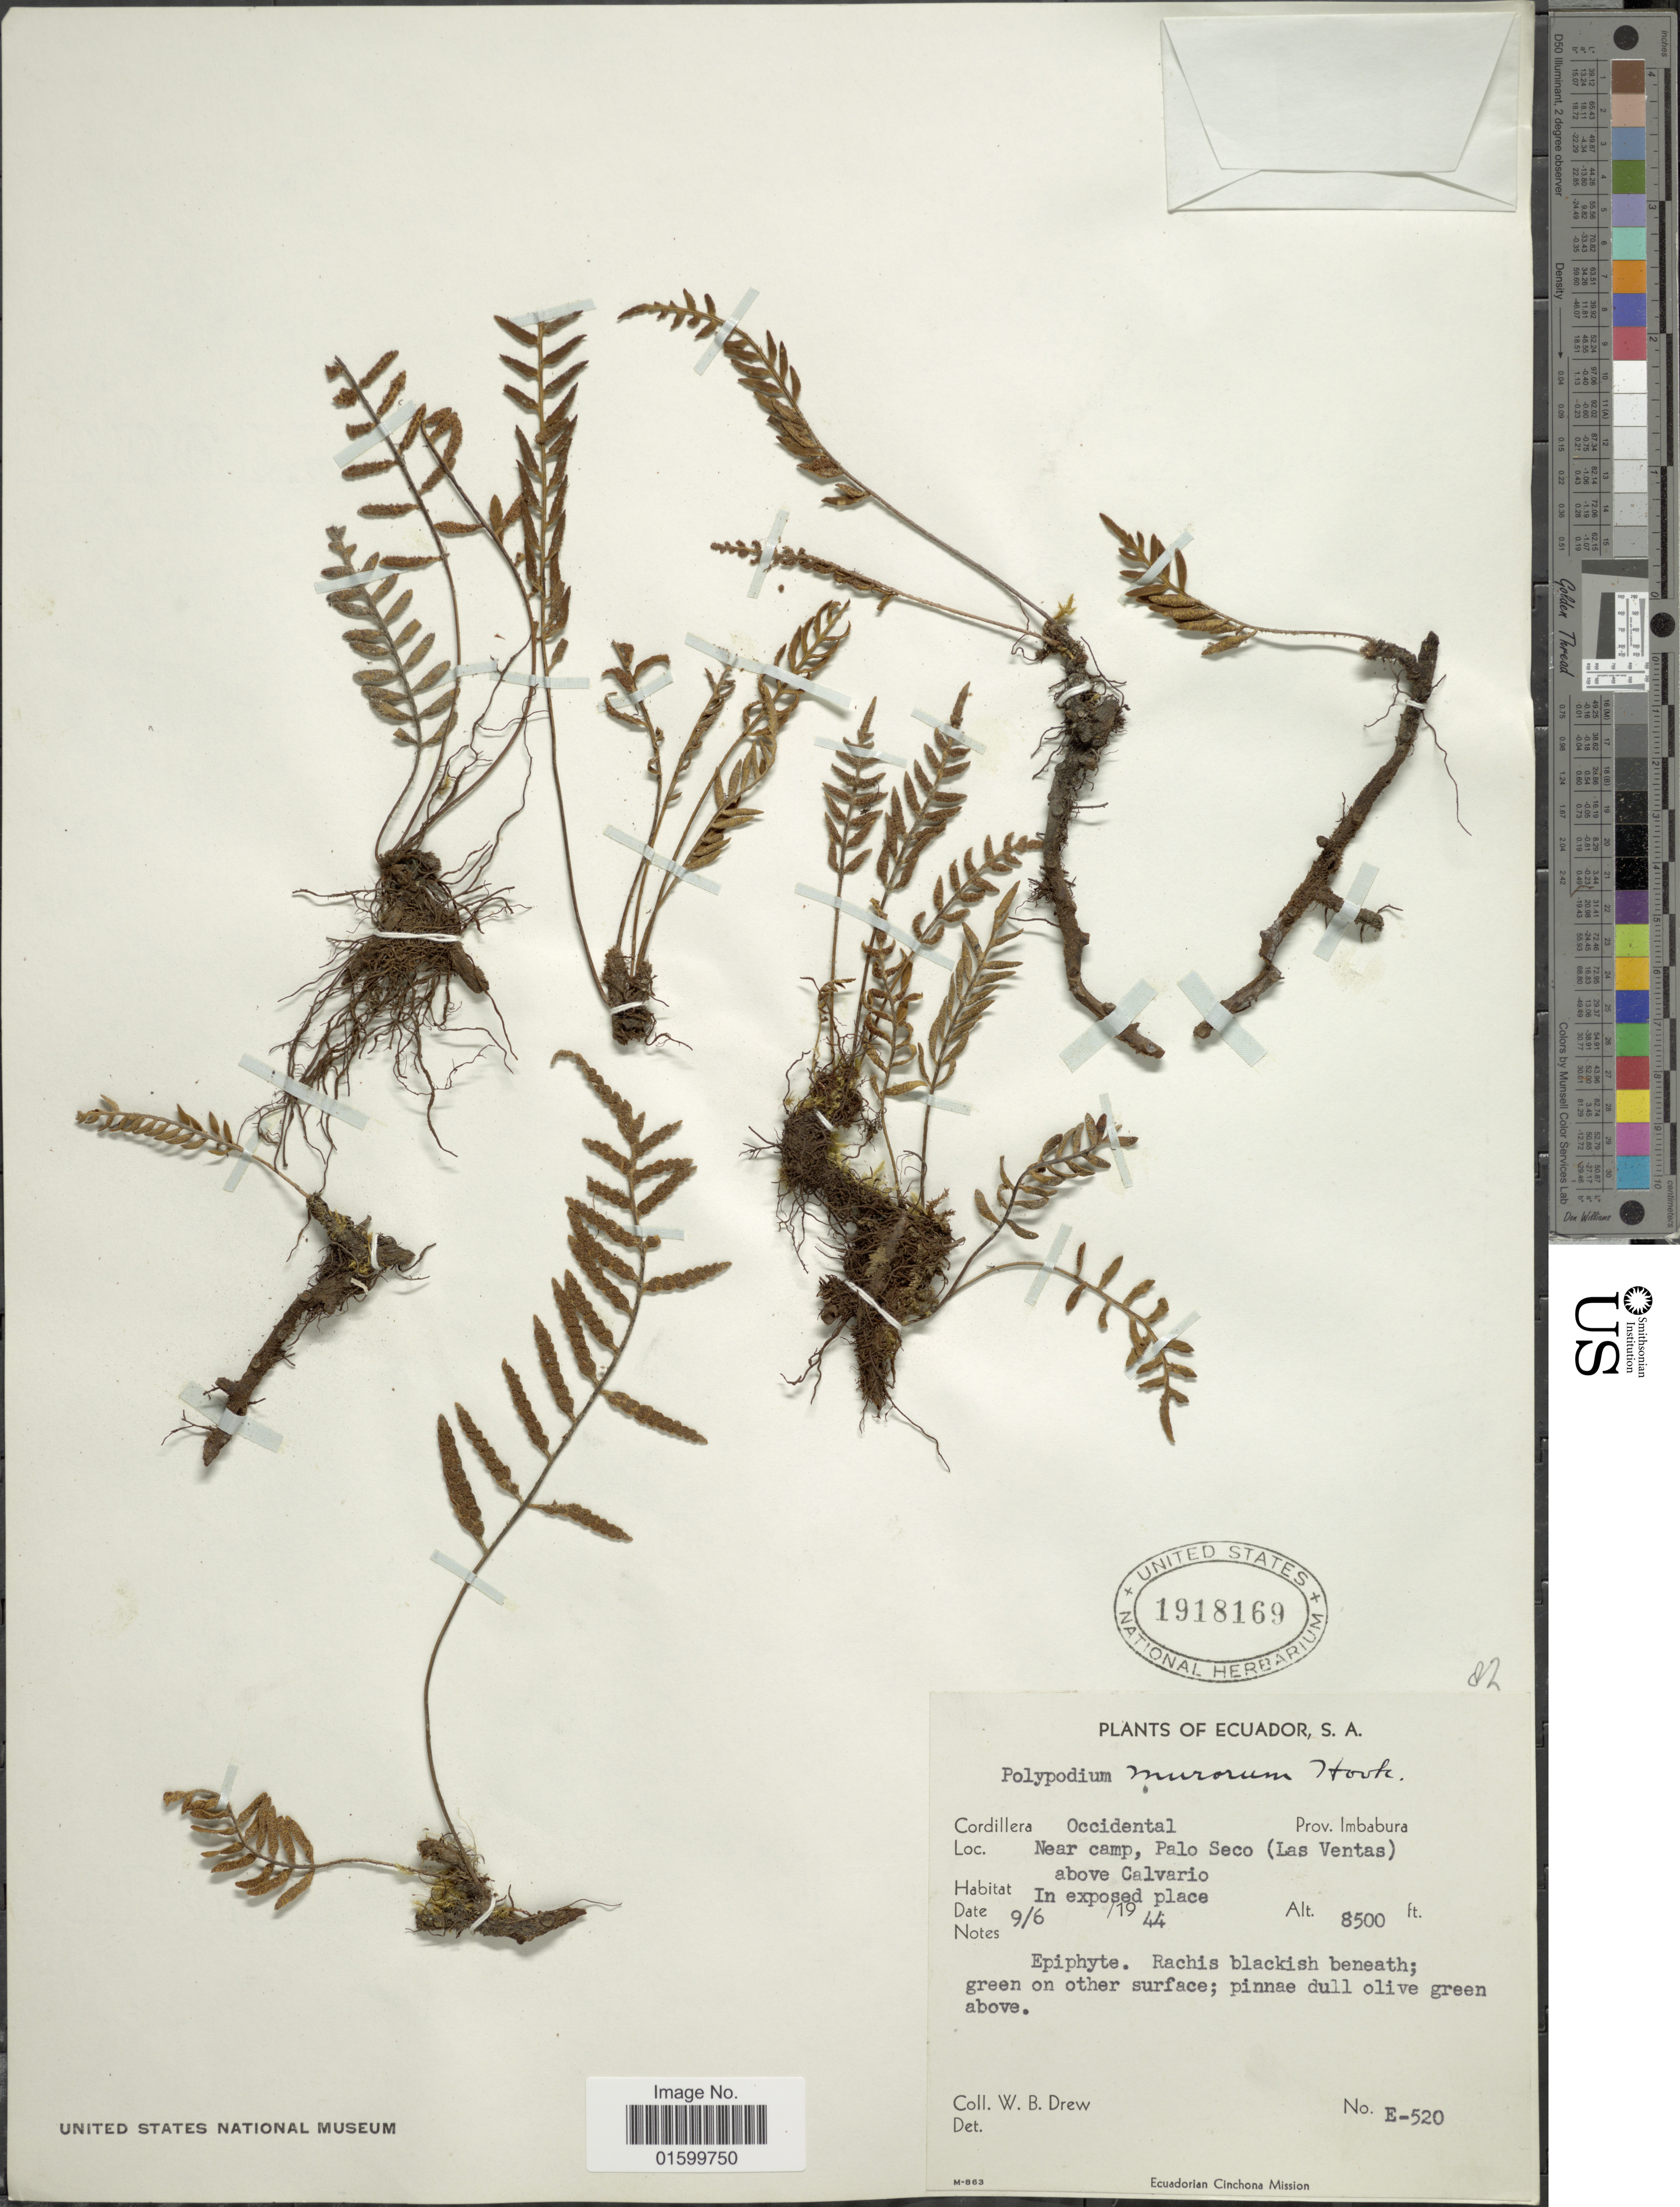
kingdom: Plantae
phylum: Tracheophyta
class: Polypodiopsida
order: Polypodiales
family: Polypodiaceae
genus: Pleopeltis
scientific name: Pleopeltis murorum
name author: (Hook.) A.R. Sm. & Tejero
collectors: W. Drw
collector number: E-520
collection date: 1944-06-09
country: Ecuador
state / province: Imbabura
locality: Ecuador, S. A., Cordillera Occidental, Prov. Imbabura, near camp, Palo Seco (Las Ventas) above Calvario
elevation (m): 2591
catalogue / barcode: US 1918169